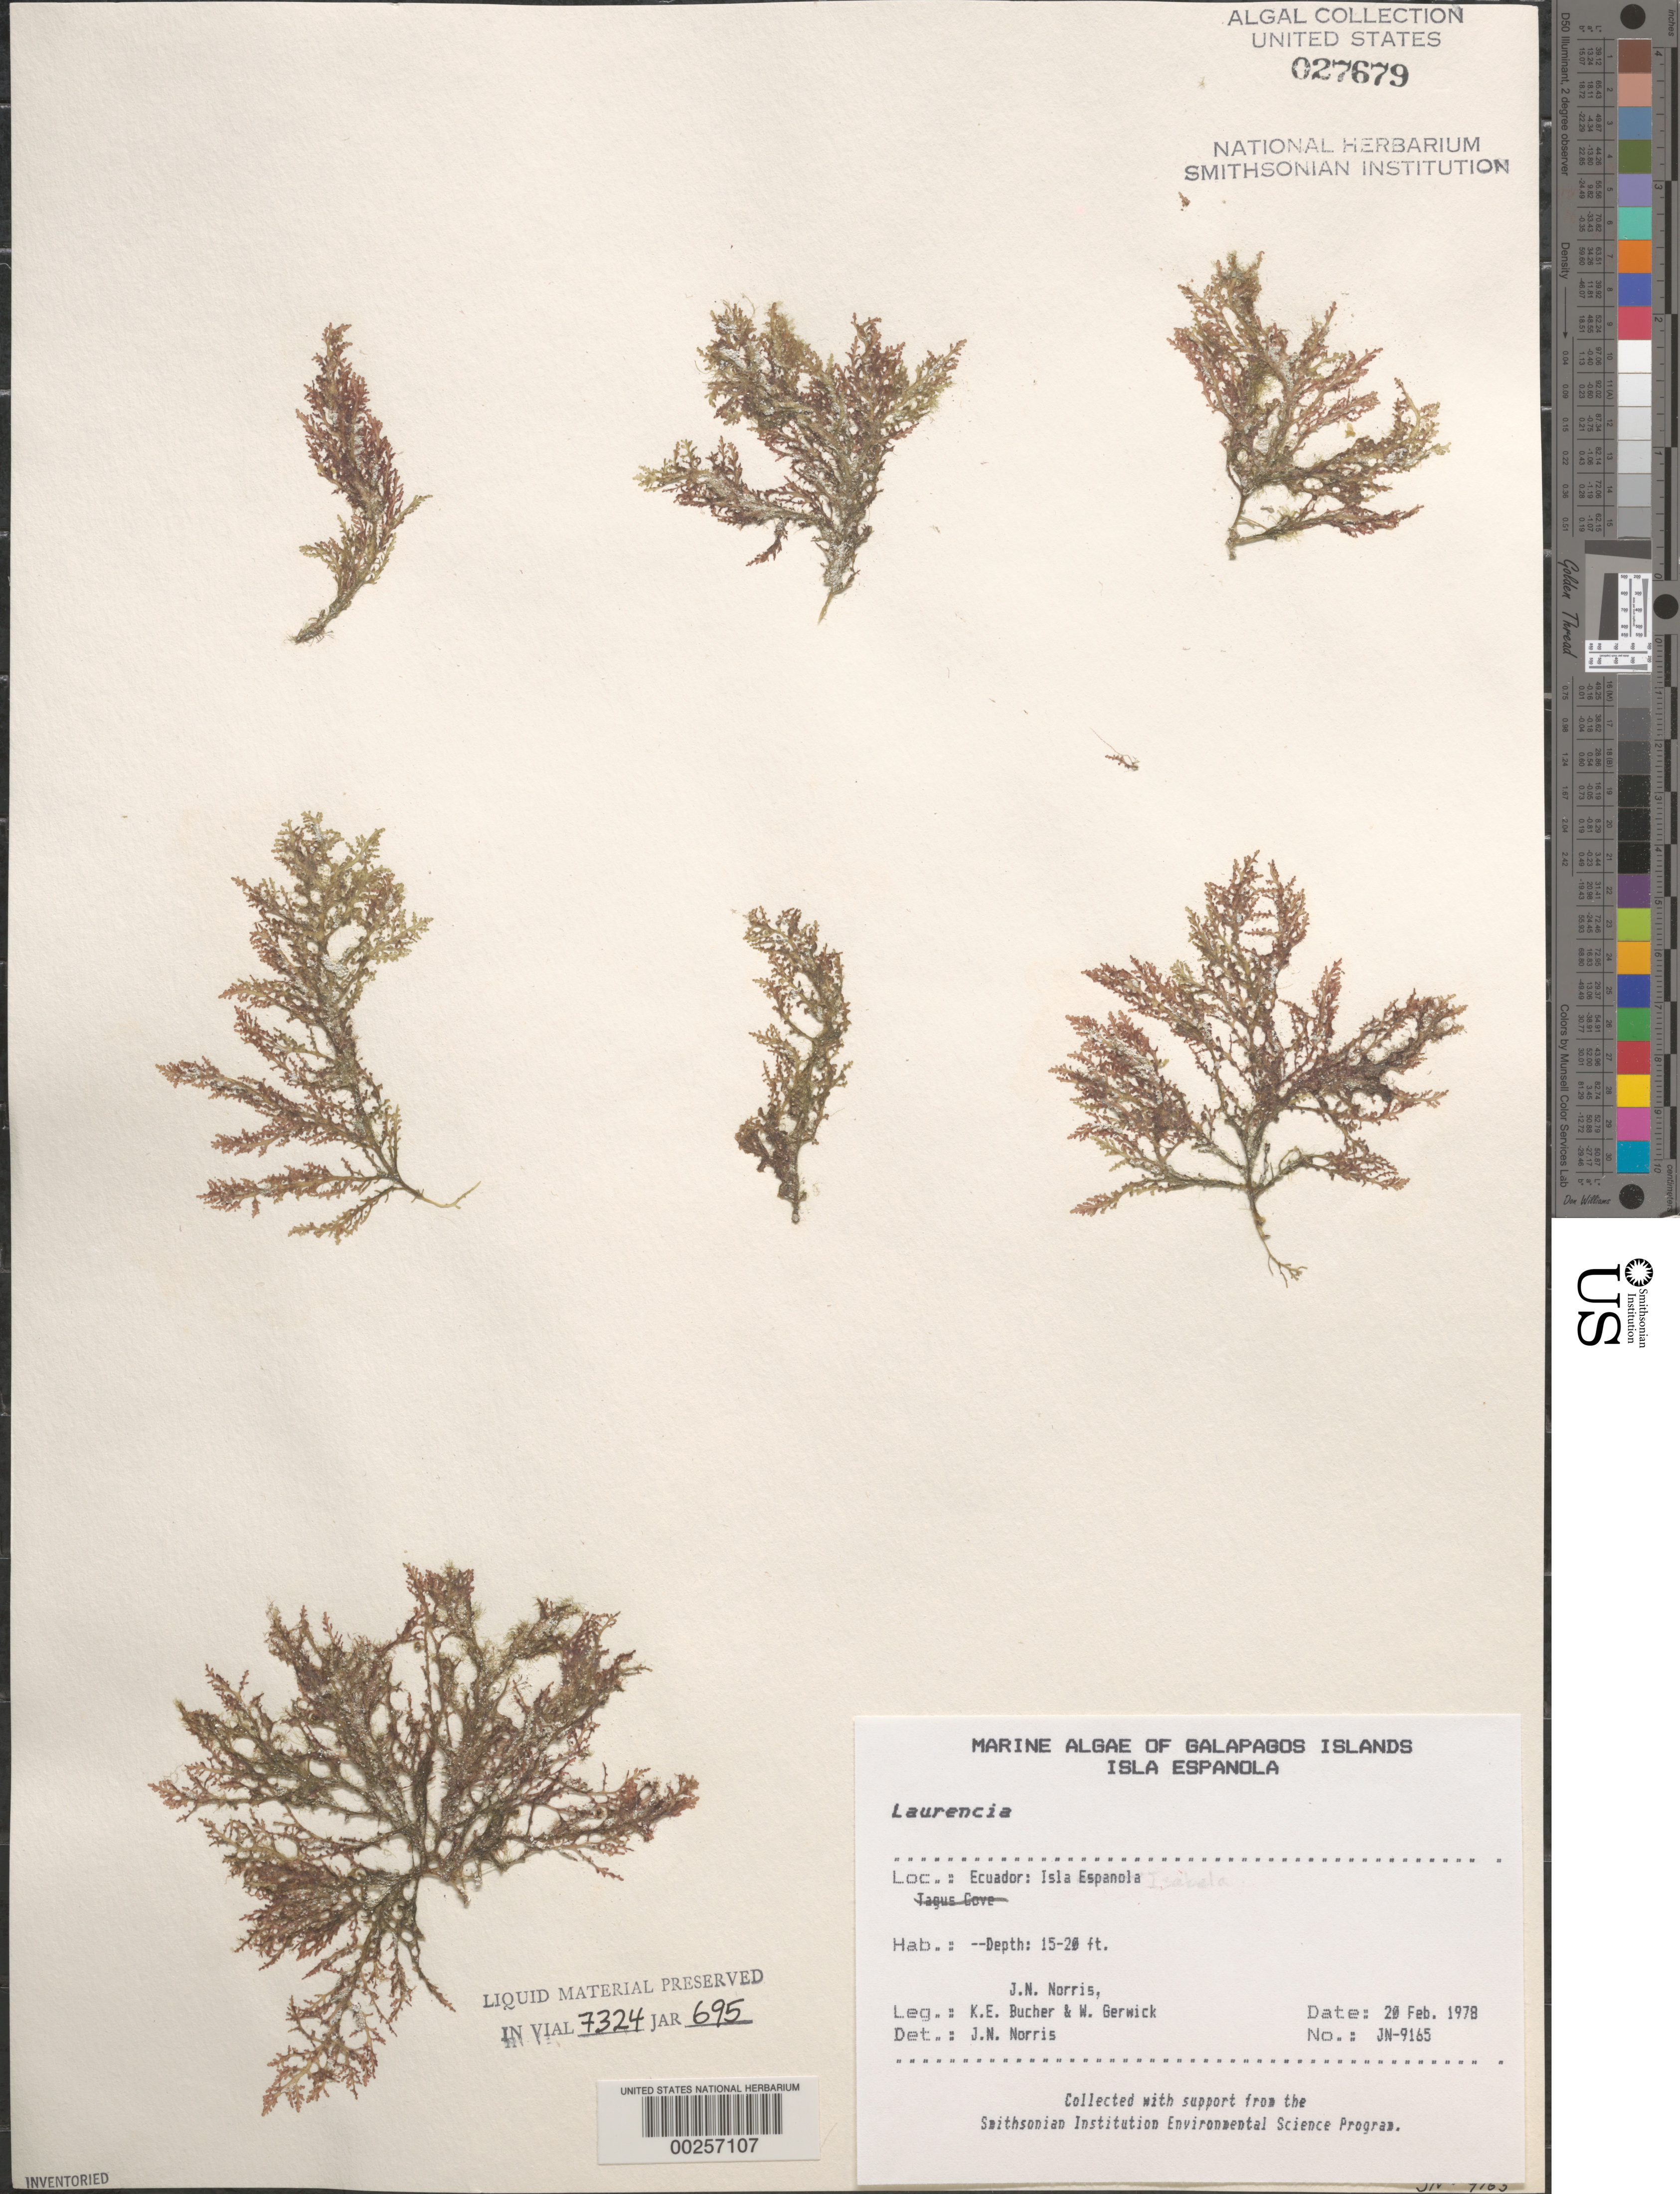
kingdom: Plantae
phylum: Rhodophyta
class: Florideophyceae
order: Ceramiales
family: Rhodomelaceae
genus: Laurencia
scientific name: Laurencia sp.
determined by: Norris, James N.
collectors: J. N. Norris, K. E. Bucher & W. Gerwick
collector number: JN-9165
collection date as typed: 20 Feb 1978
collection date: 1978-02-20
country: Ecuador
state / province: Colón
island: Española [Hood]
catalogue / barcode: US 27679